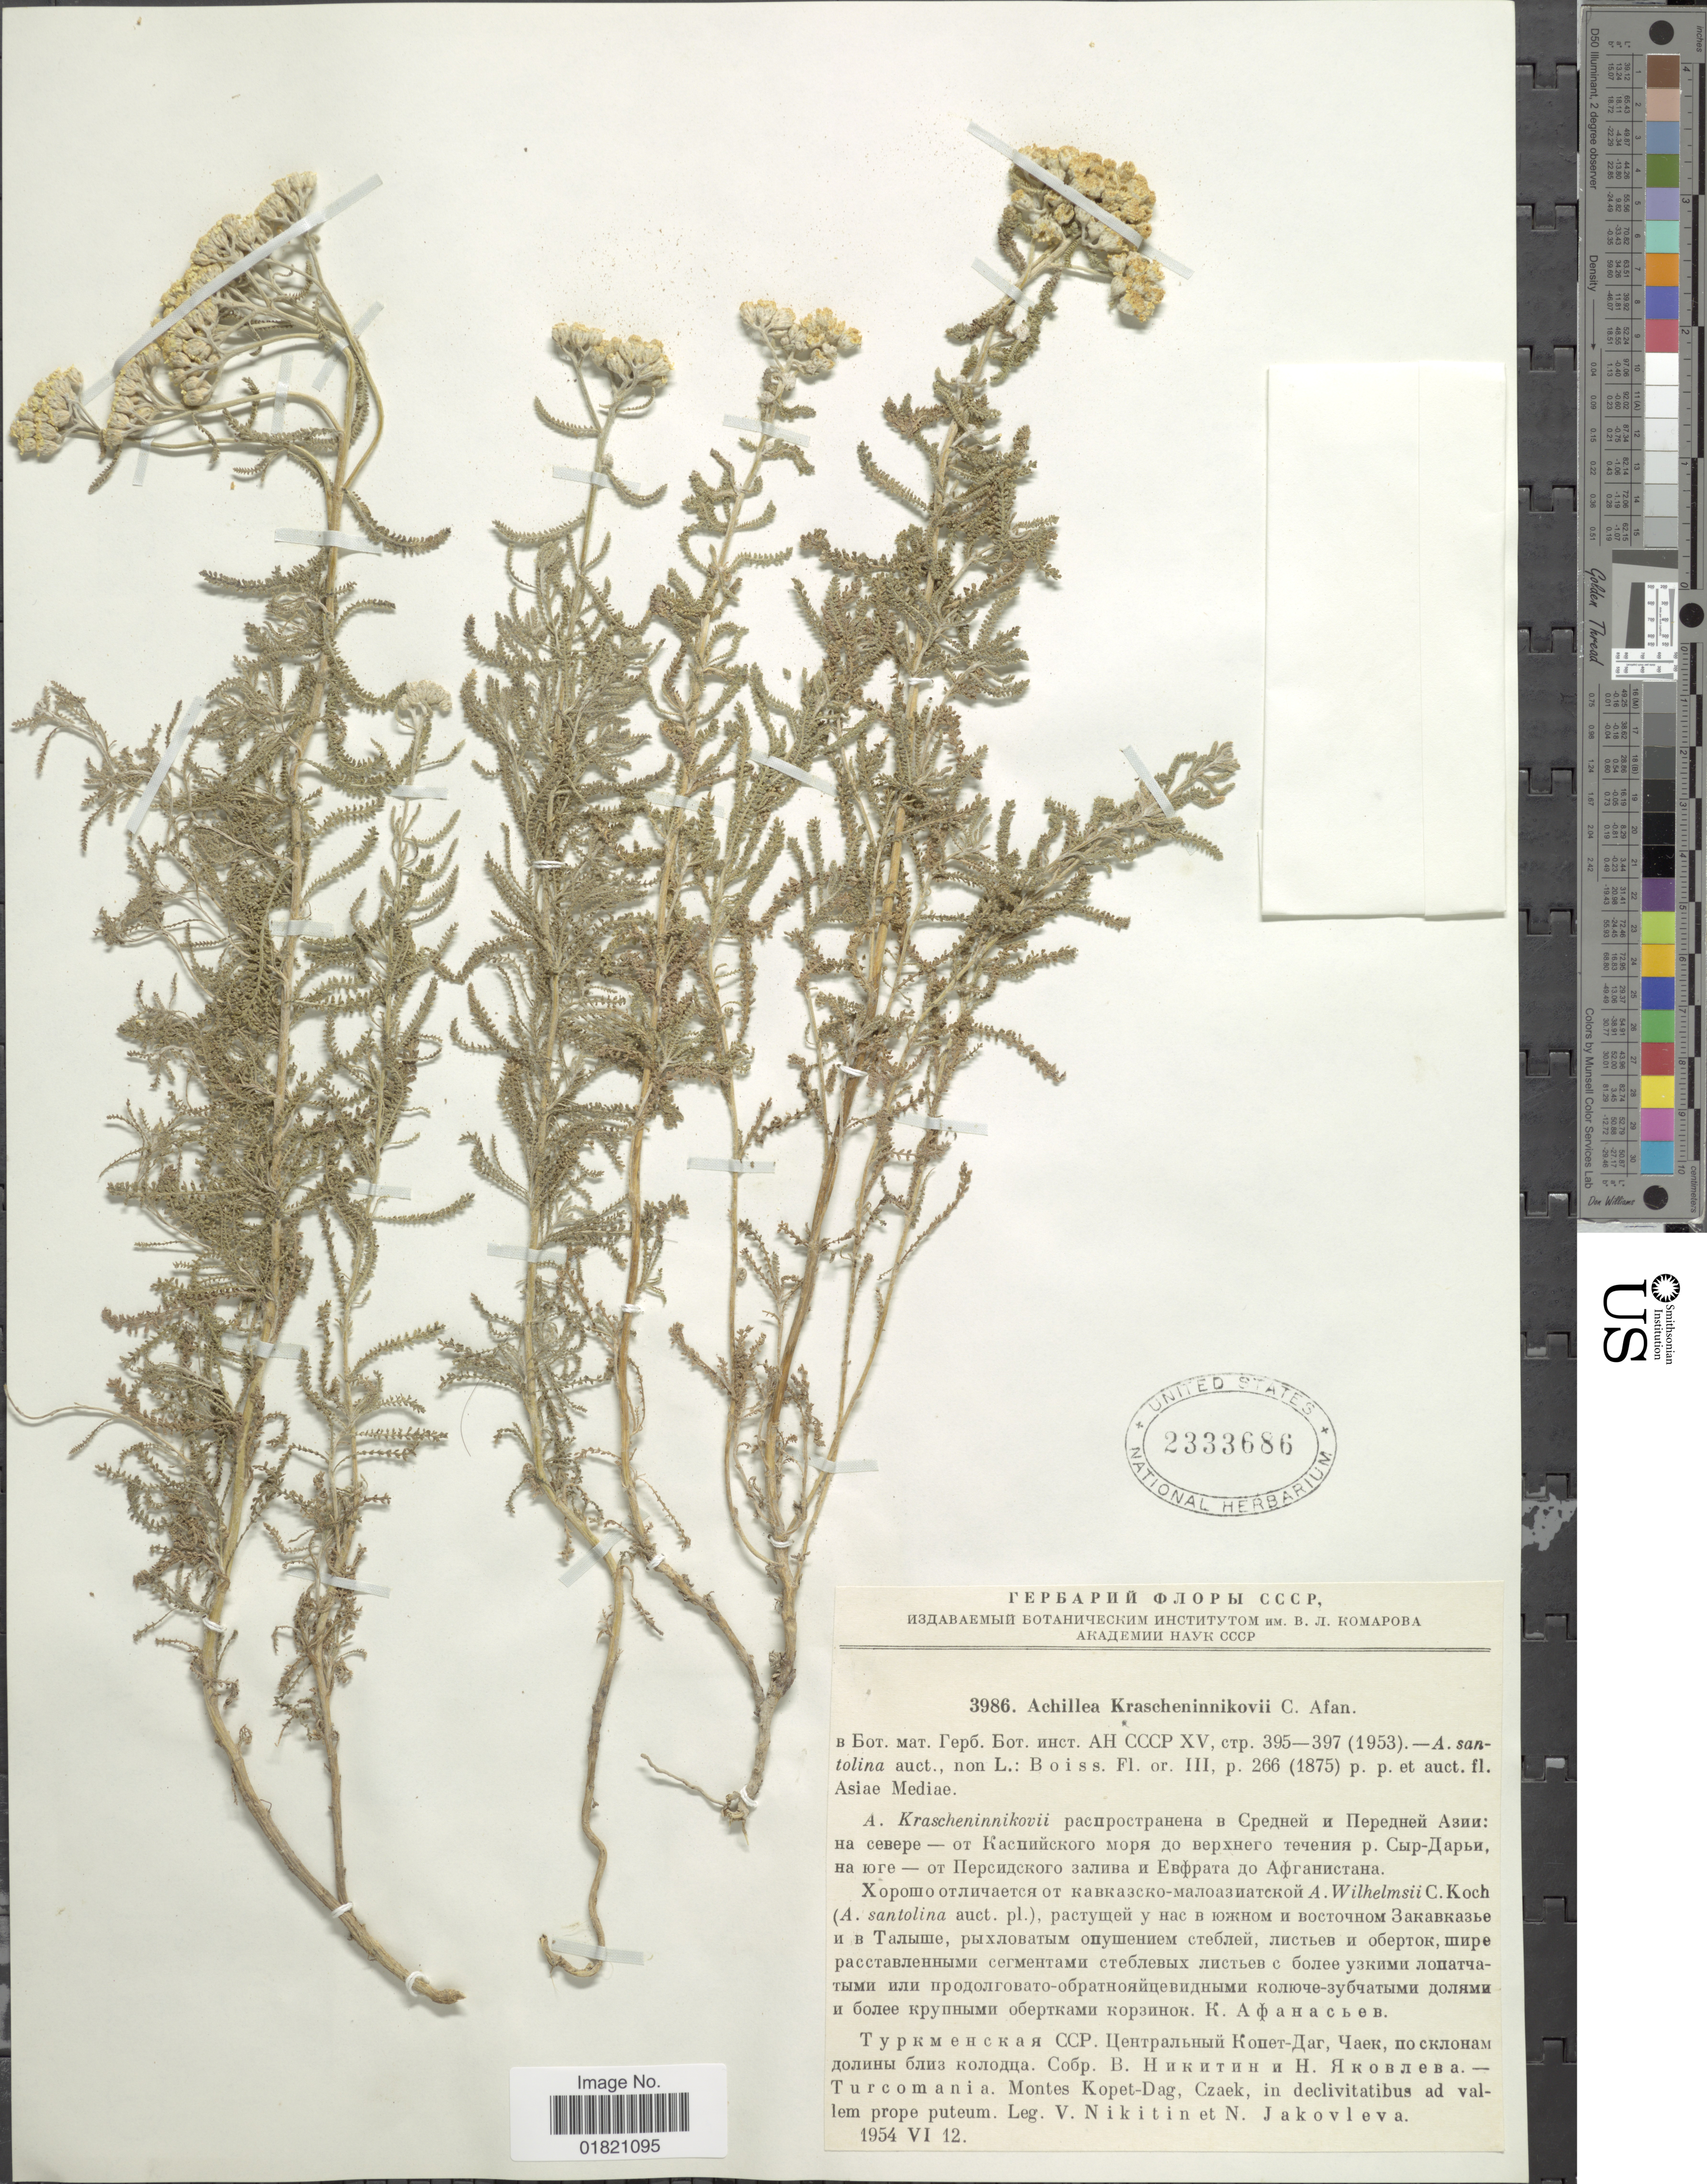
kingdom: Plantae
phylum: Tracheophyta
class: Magnoliopsida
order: Asterales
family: Asteraceae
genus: Achillea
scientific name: Achillea krascheninnikovii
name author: Afan.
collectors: V. A. Nikitin & N. Jakovleva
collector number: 3986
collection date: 1954-06-12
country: Turkey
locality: Montes Kopet-Dag, Czaek, in declivitatibus ad vallem prope puteum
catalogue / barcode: US 2333686